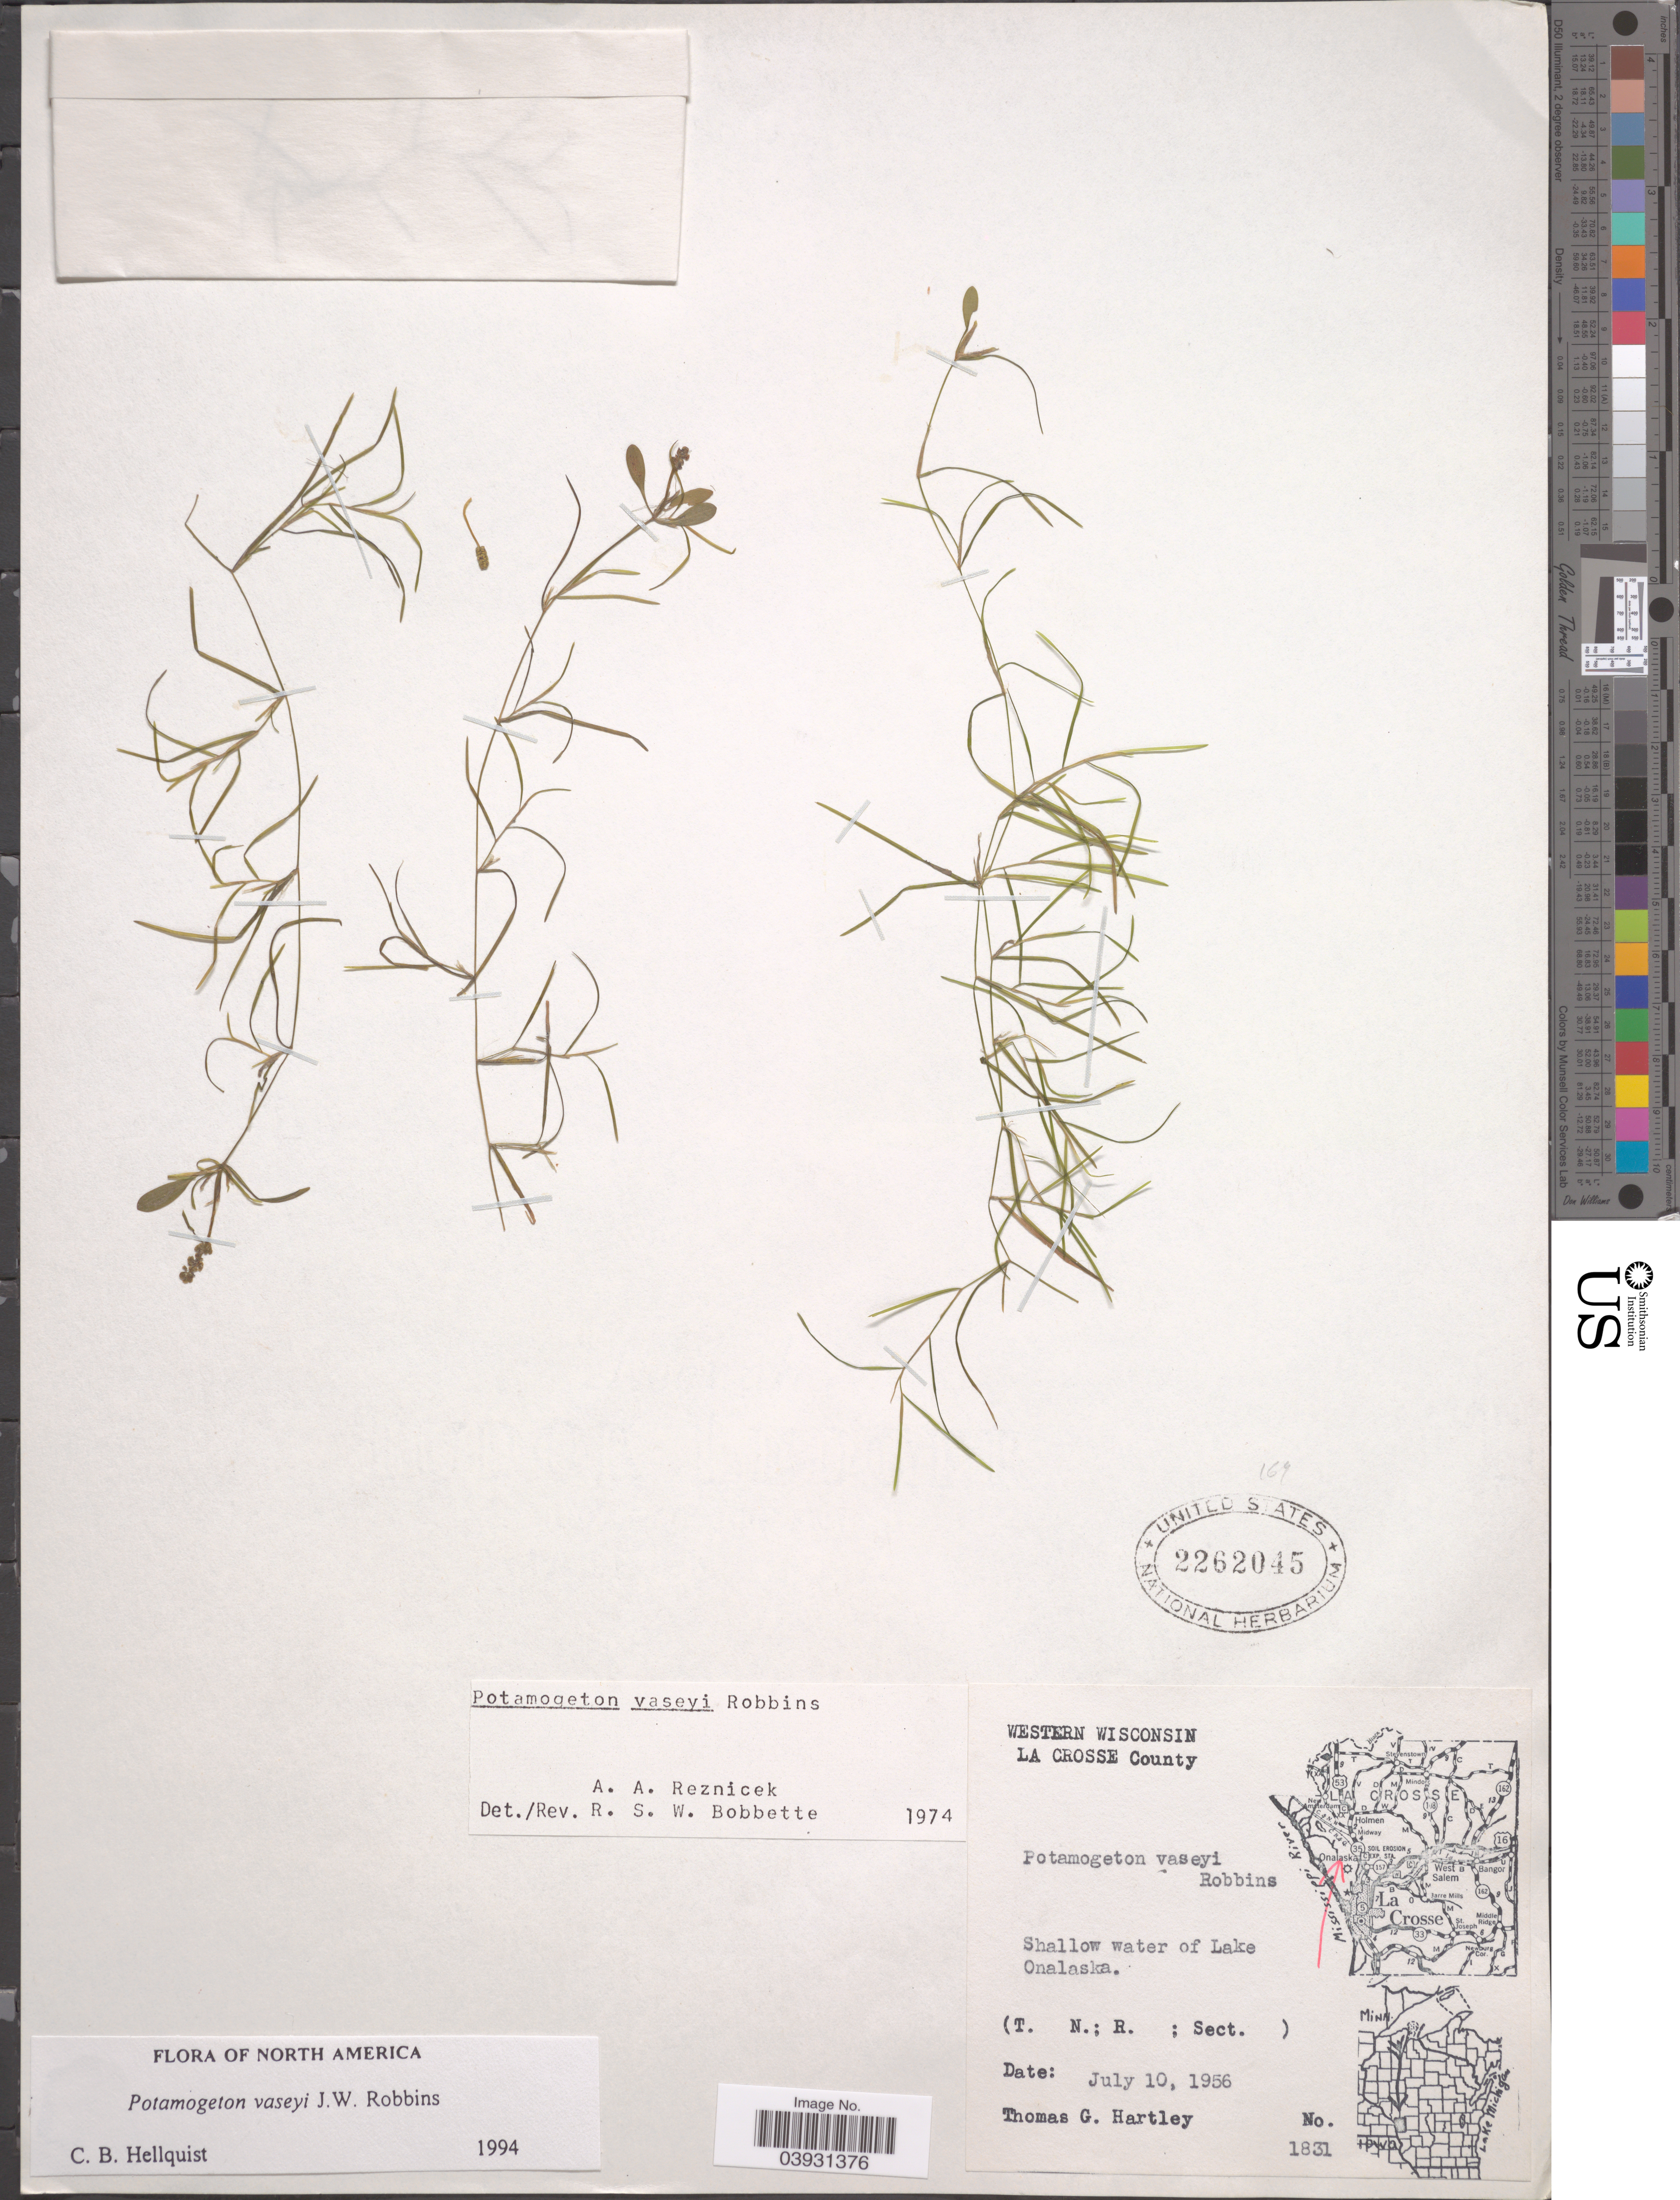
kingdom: Plantae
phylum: Tracheophyta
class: Liliopsida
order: Alismatales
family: Potamogetonaceae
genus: Potamogeton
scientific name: Potamogeton vaseyi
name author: J.W. Robbins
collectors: T. G. Hartley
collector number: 1831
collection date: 1956-07-10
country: United States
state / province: Wisconsin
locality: Western Wisconsin. La Crosse County. Lake Onalaska.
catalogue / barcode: US 2262045